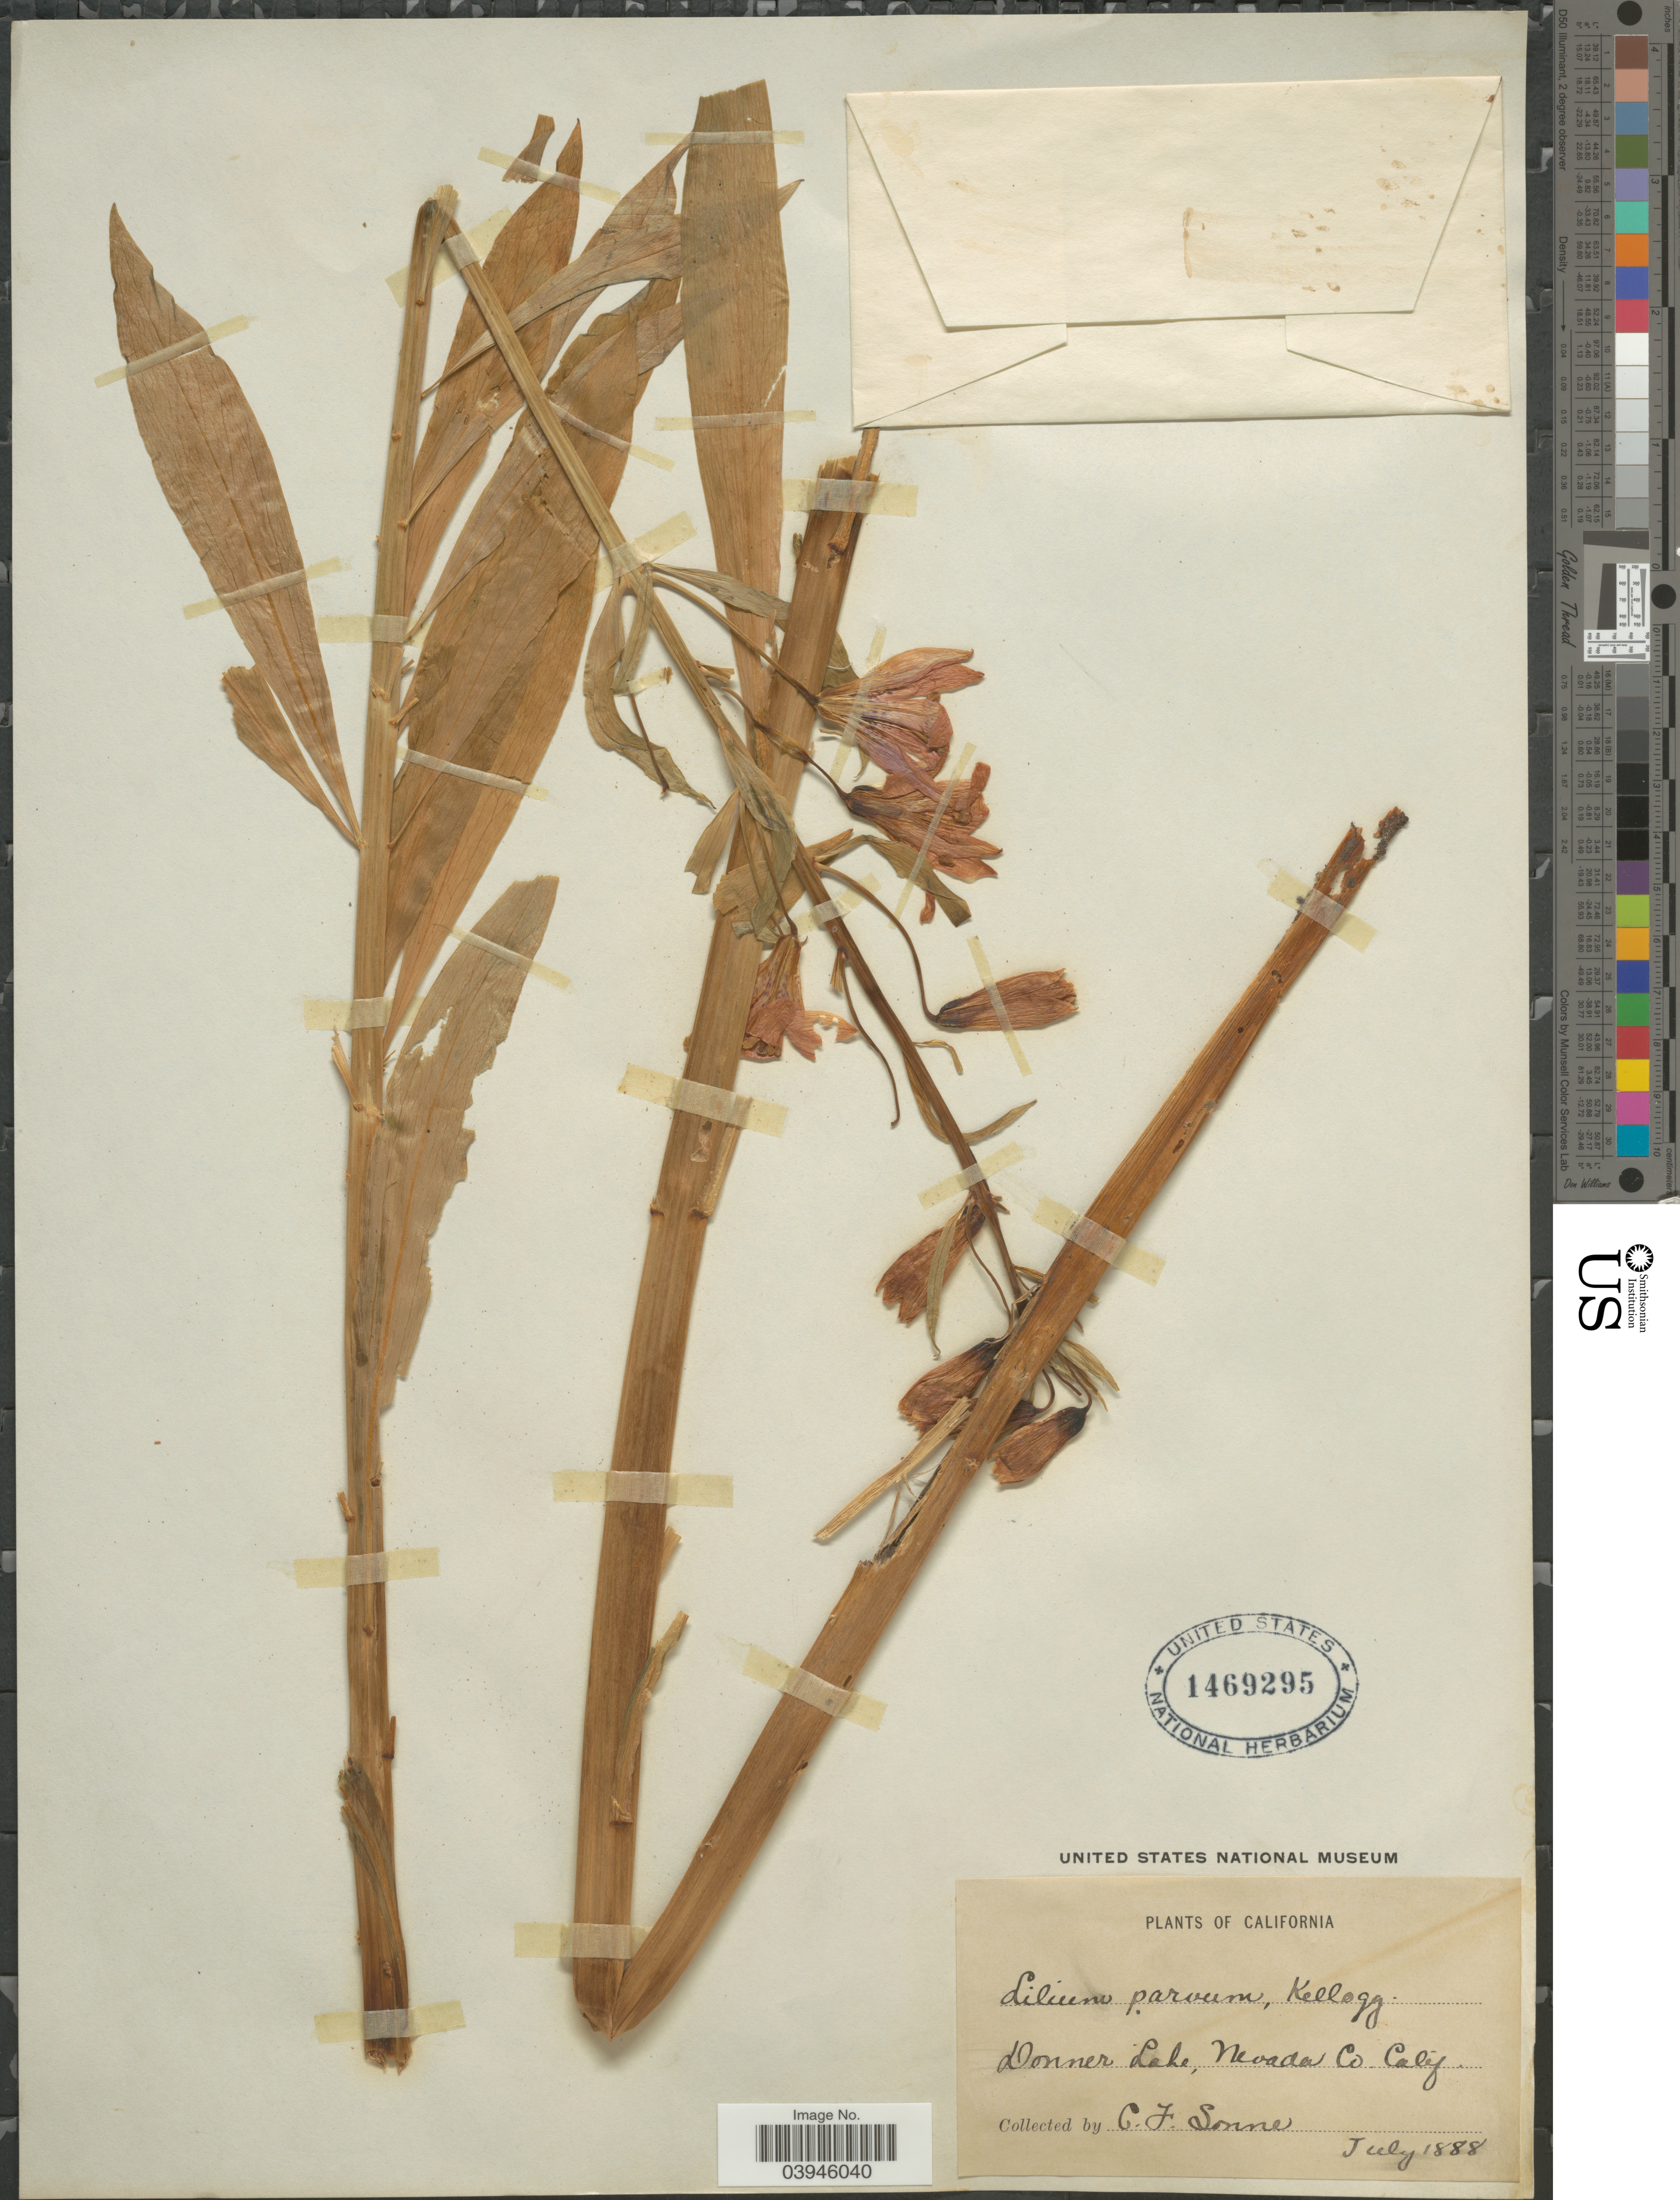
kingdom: Plantae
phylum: Tracheophyta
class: Liliopsida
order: Liliales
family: Liliaceae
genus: Lilium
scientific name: Lilium parvum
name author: Kellogg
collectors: C. Sonne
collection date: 1888-07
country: United States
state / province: California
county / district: Nevada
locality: Donner Lake, Nevada Co.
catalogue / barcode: US 1469295